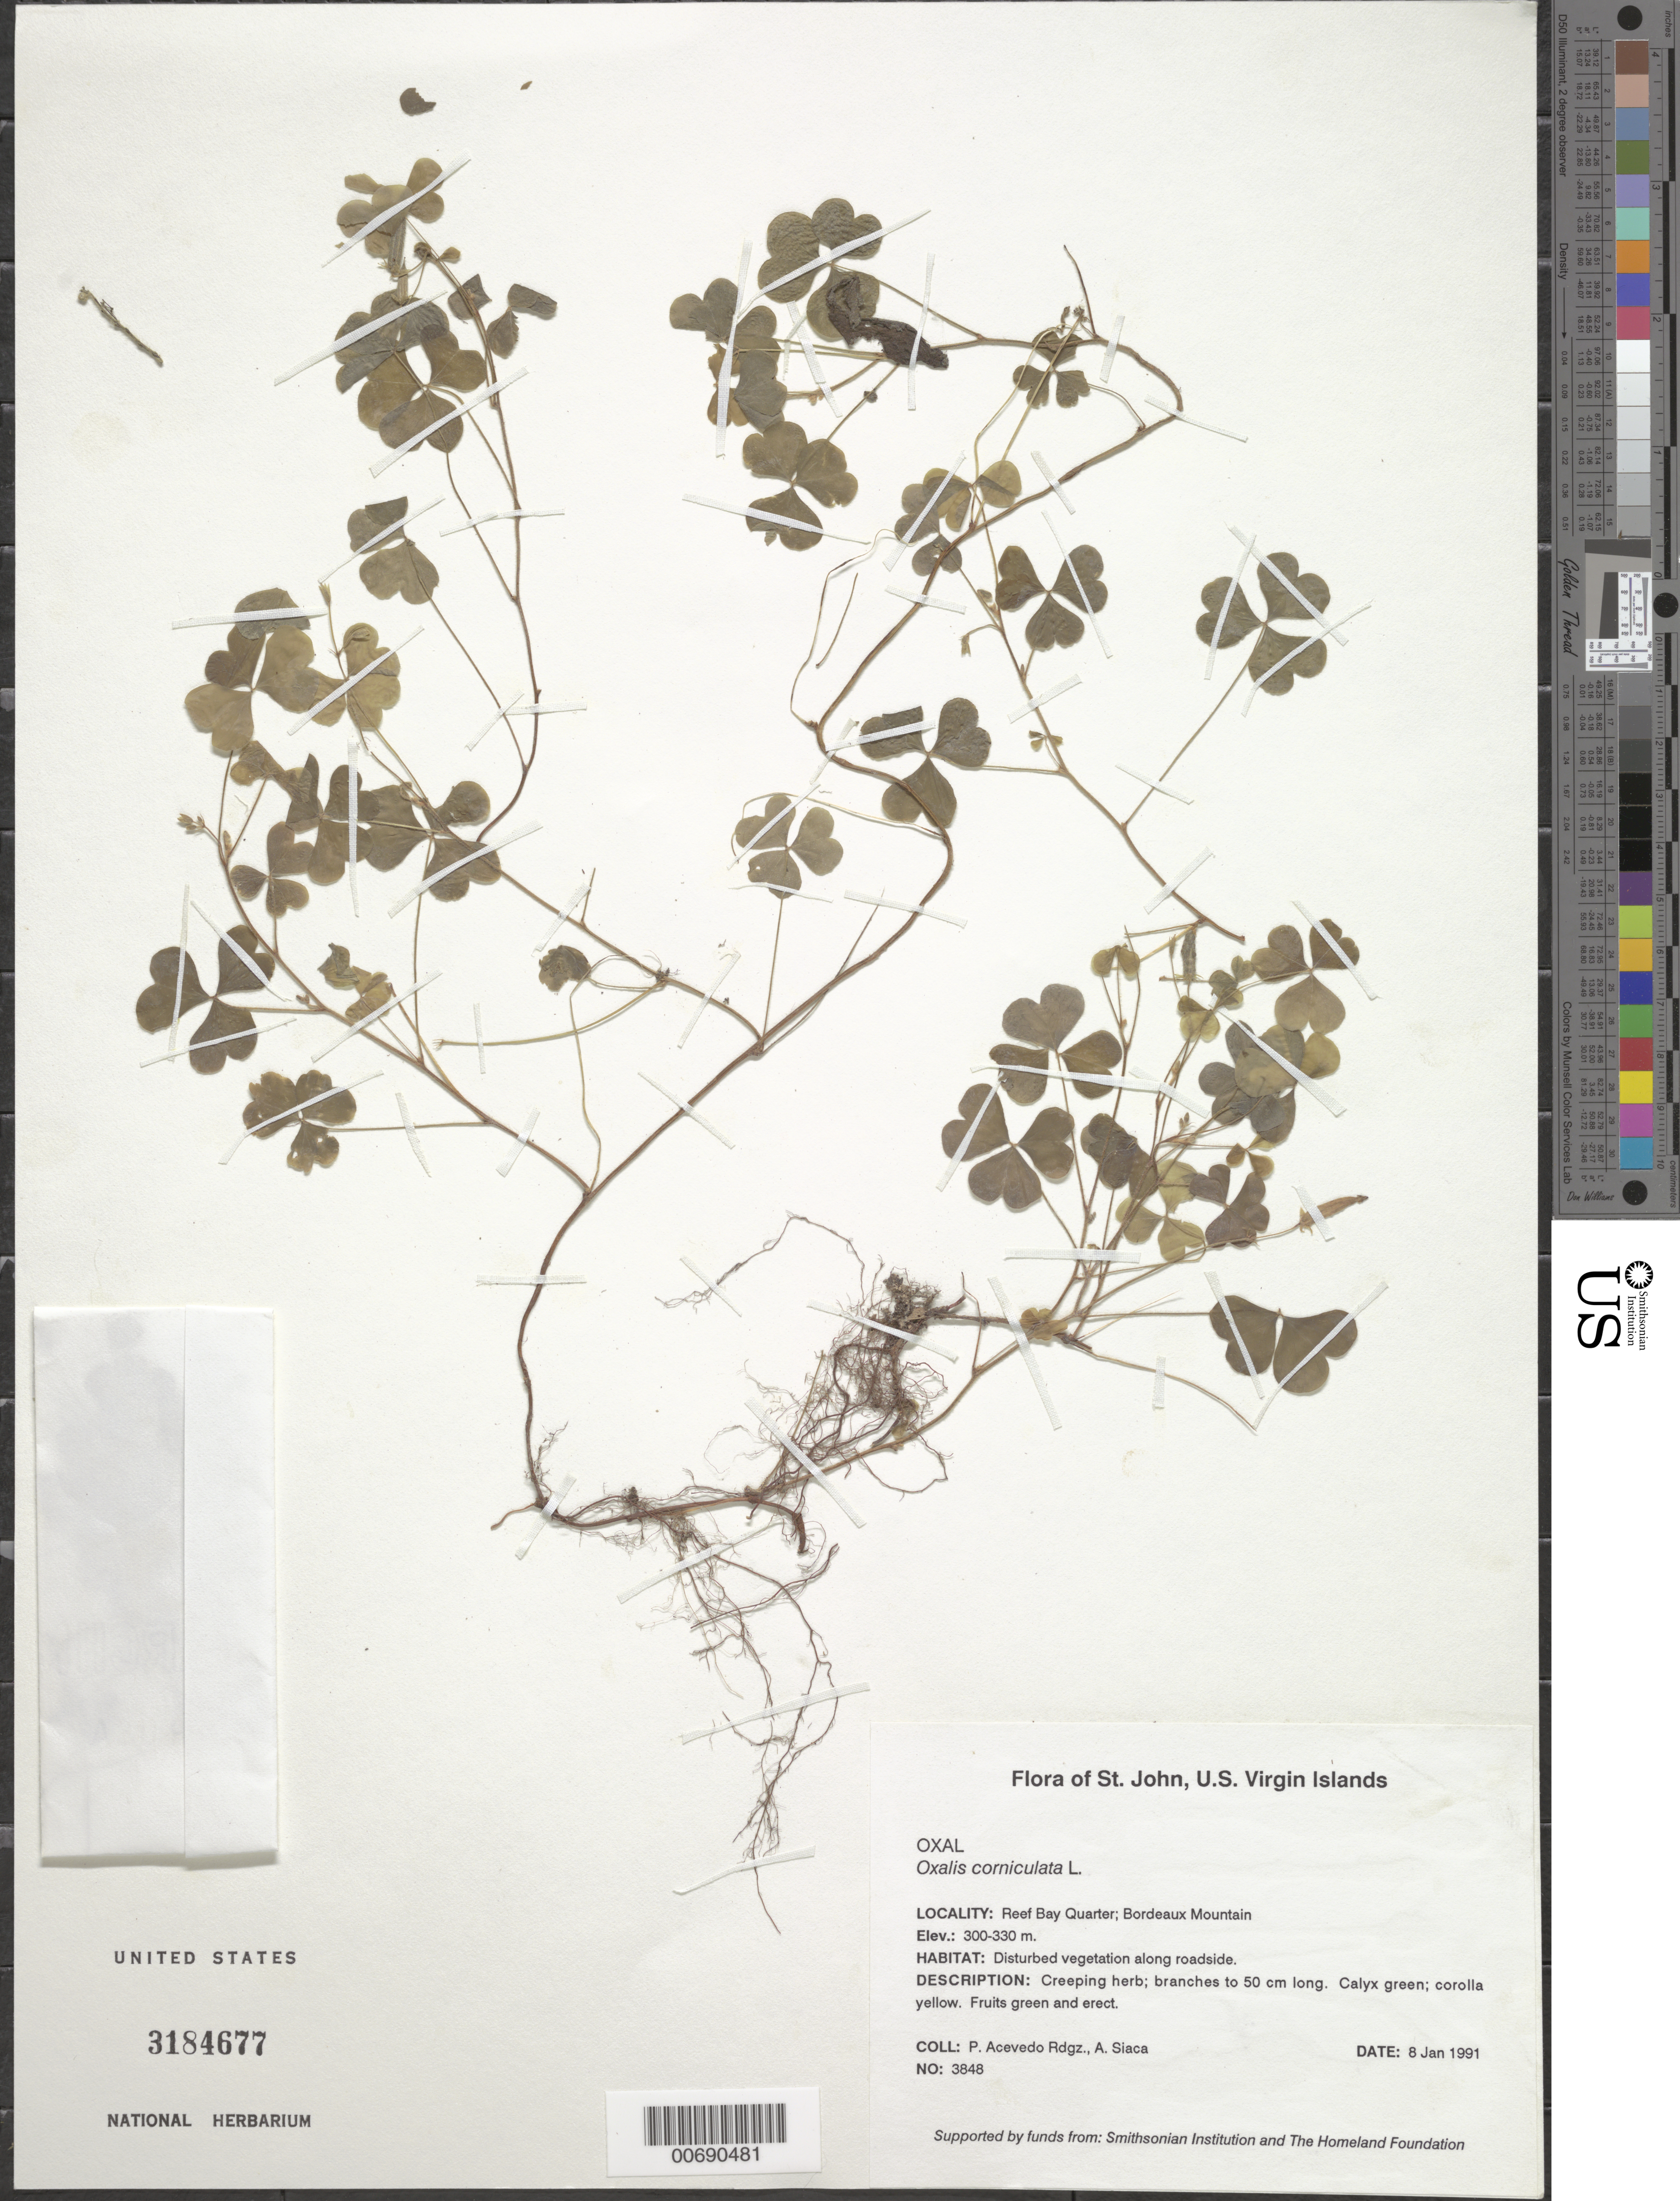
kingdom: Plantae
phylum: Tracheophyta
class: Magnoliopsida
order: Oxalidales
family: Oxalidaceae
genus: Oxalis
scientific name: Oxalis corniculata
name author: L.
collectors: P. Acevedo-Rodr. & A. Siaca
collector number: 3848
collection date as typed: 08 Jan 1991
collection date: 1991-01-08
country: U.S. Virgin Islands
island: St. John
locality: Reef Bay Quarter; Bordeaux Mountain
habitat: Disturbed vegetation along roadside.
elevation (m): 300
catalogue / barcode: US 3184677